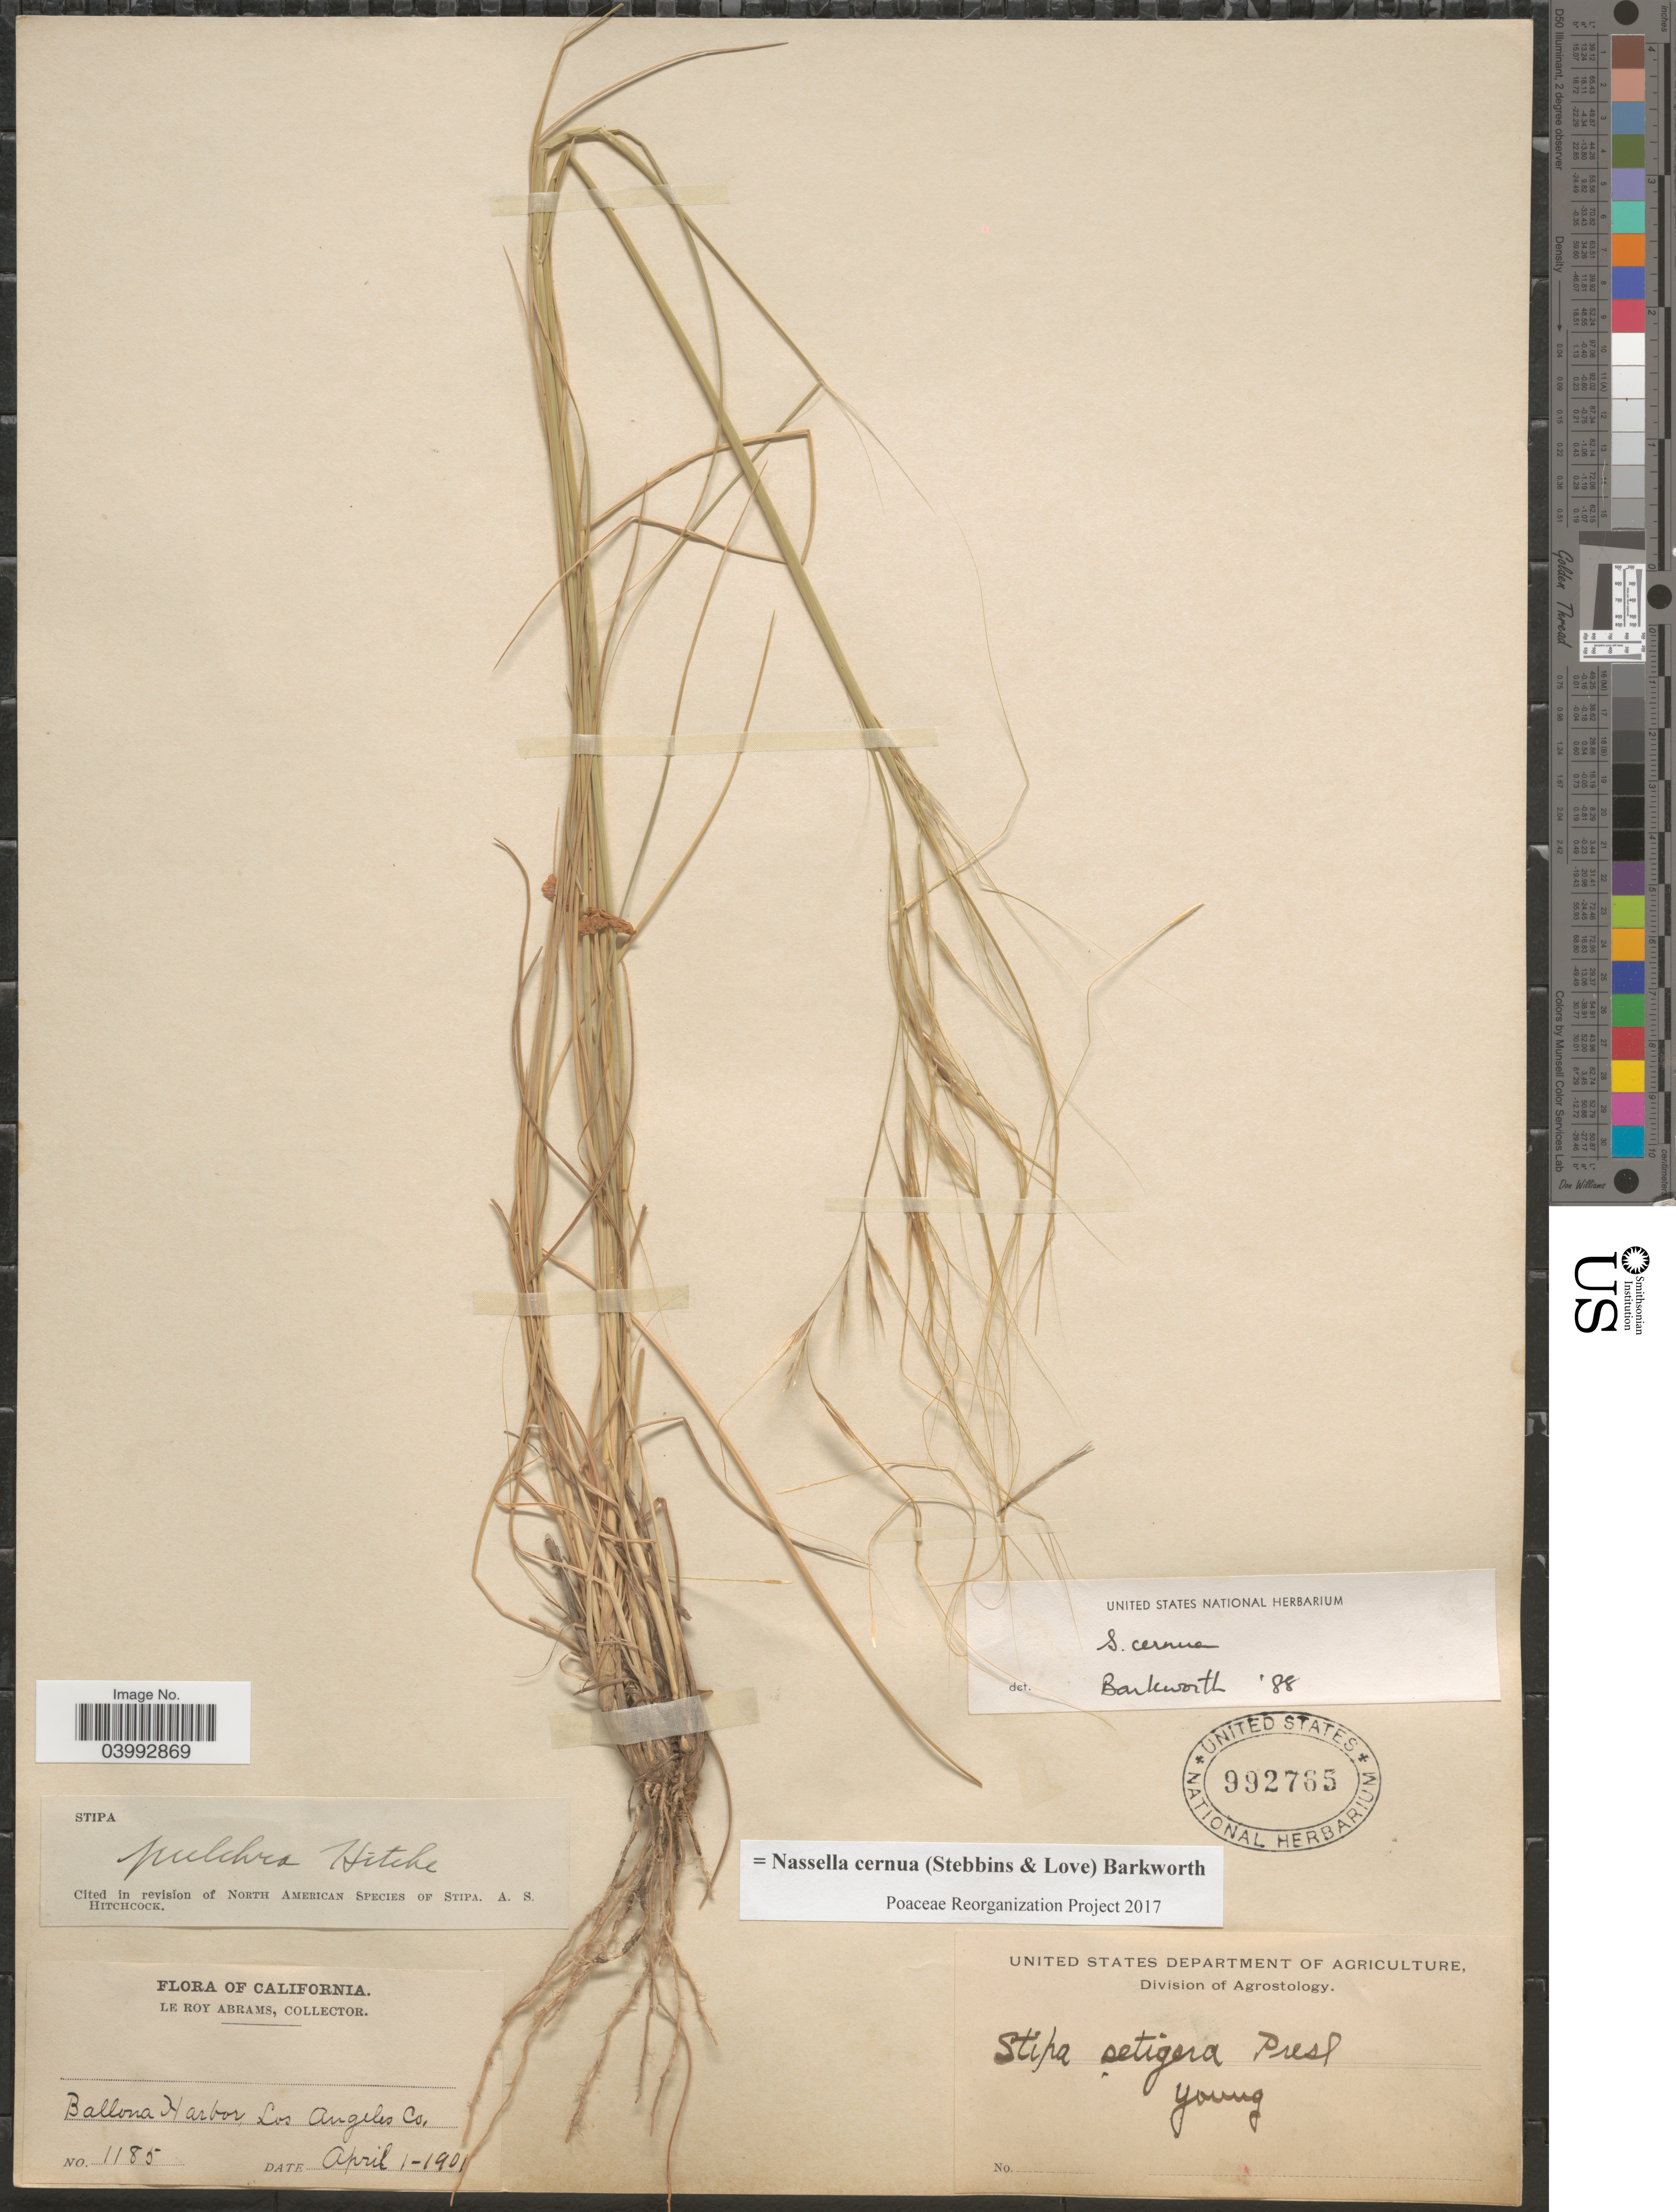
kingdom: Plantae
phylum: Tracheophyta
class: Liliopsida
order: Poales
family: Poaceae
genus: Nassella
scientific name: Nassella cernua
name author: (Stebbins & Love) Barkworth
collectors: L. Abrams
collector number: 1185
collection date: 1901-04-01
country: United States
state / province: California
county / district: Los Angeles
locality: Ballona Harbor, Los Angeles Co.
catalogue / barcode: US 992765